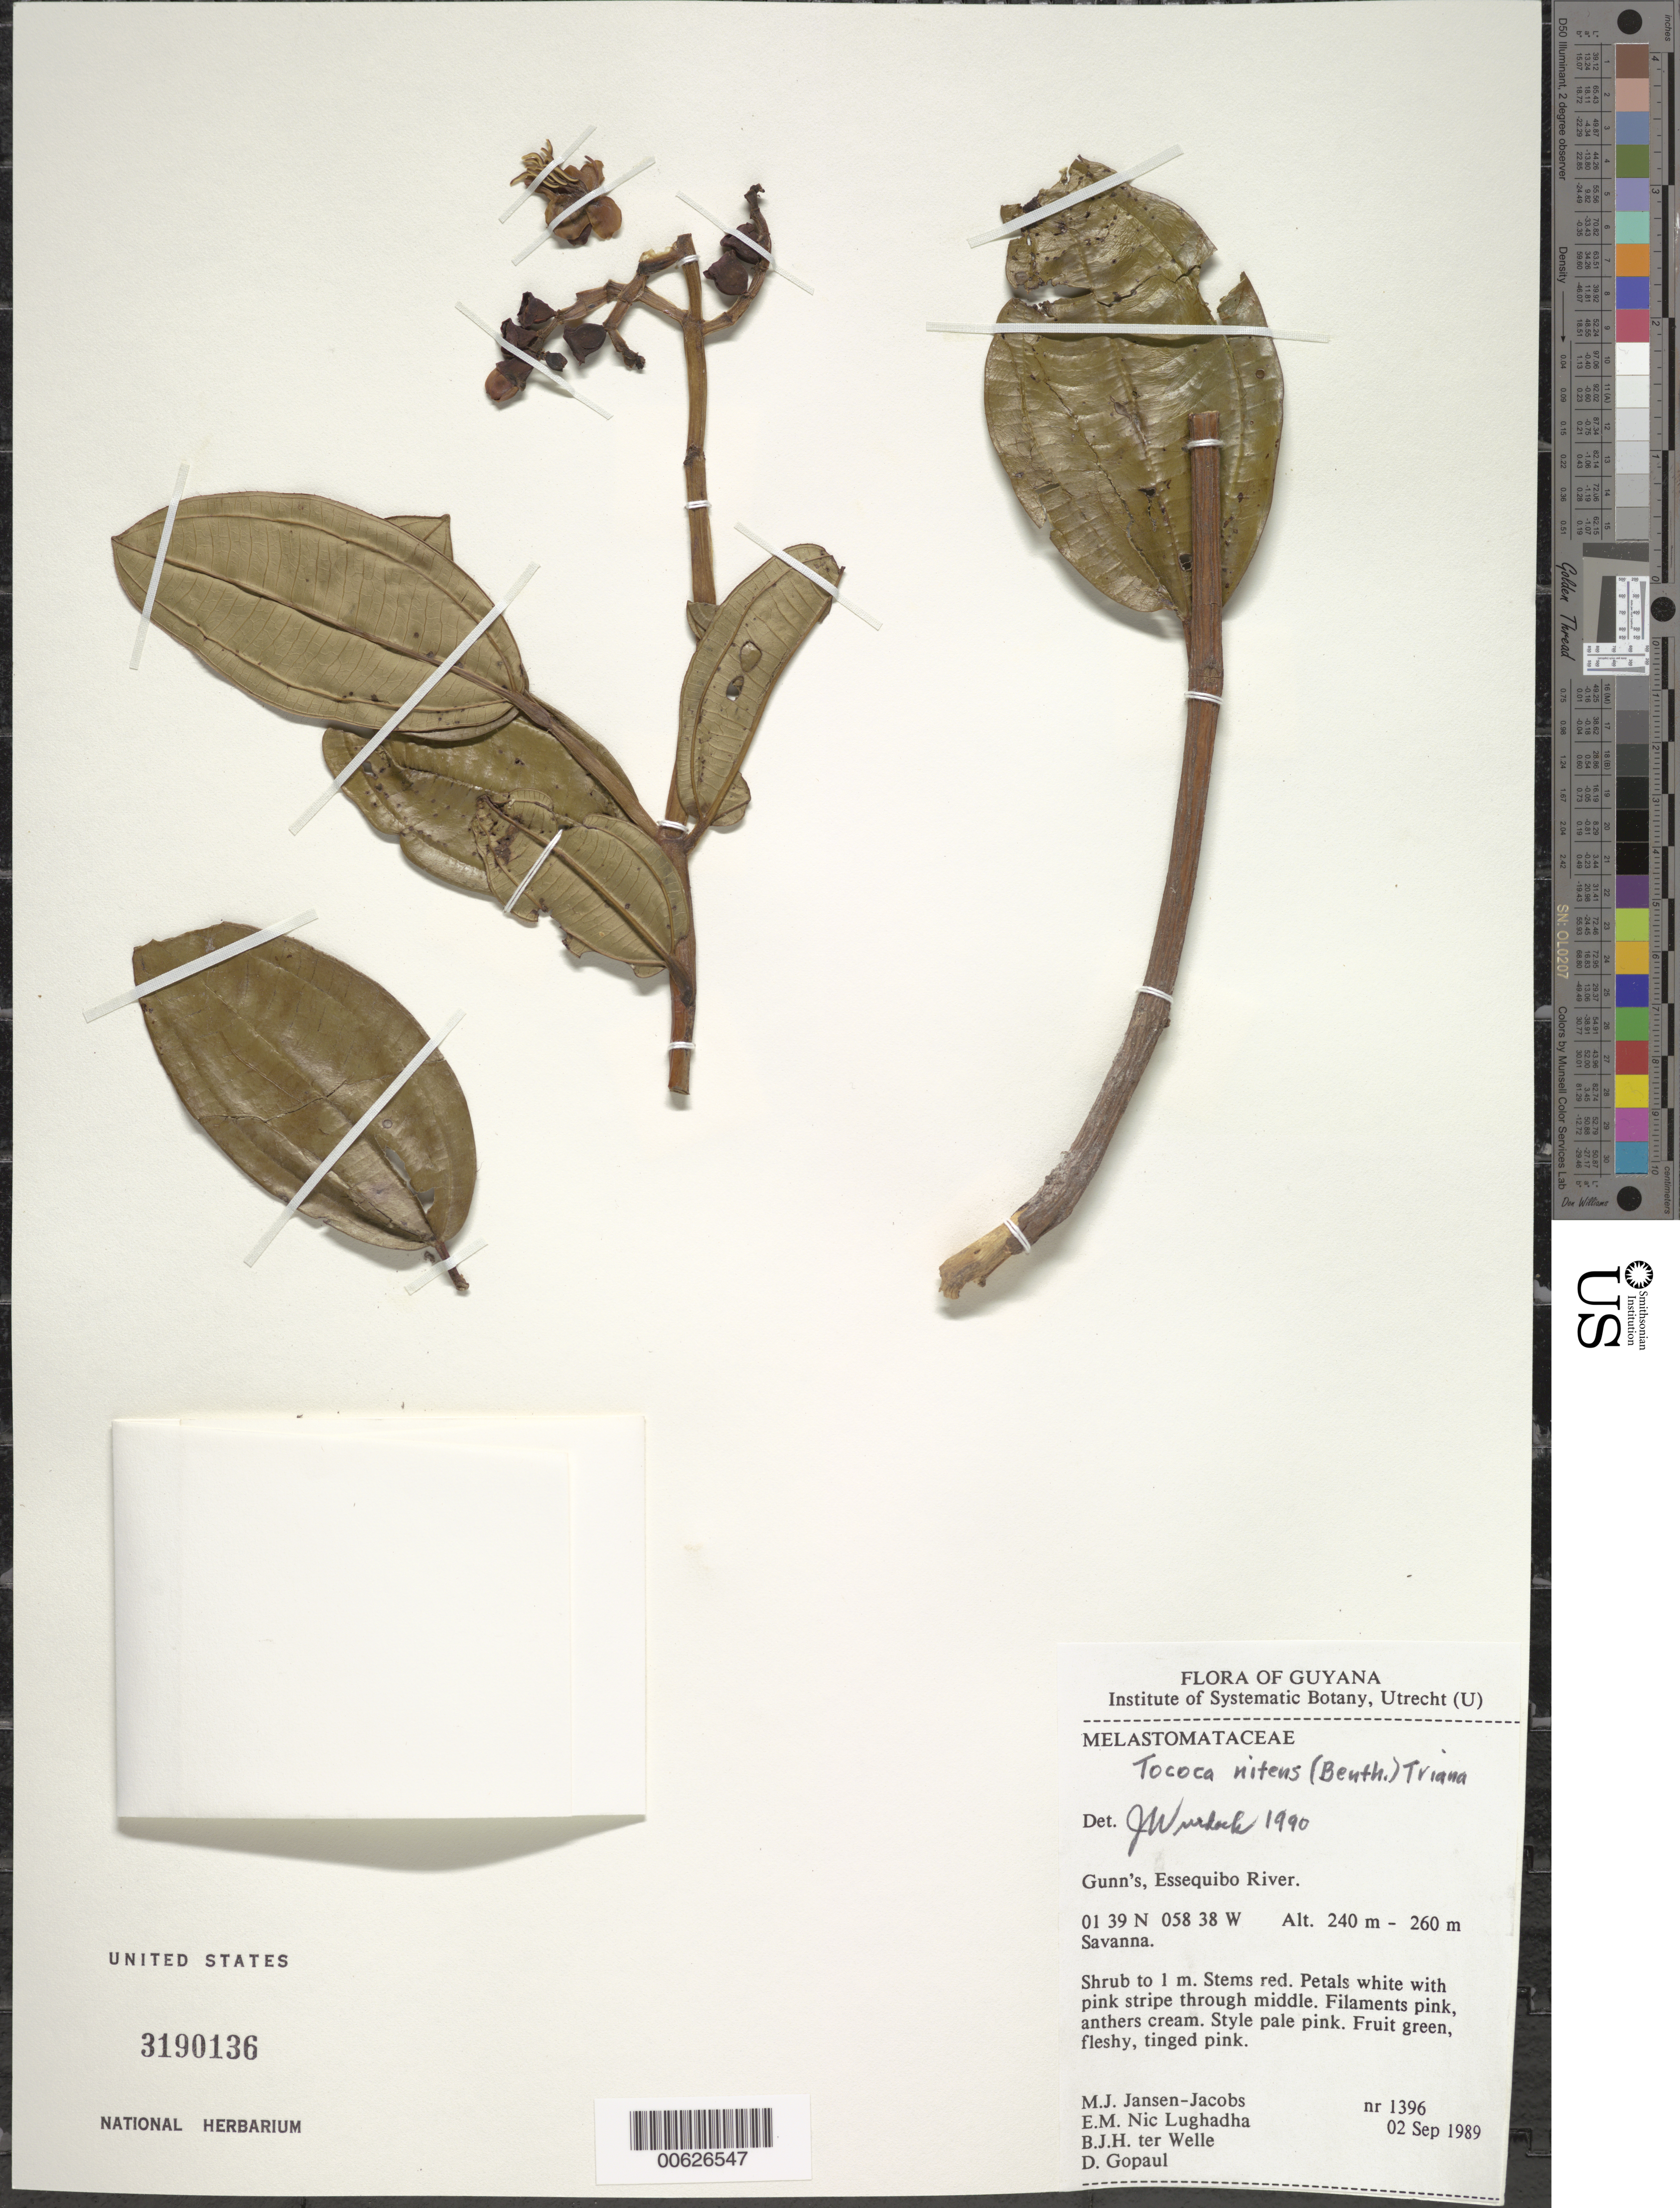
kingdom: Plantae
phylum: Tracheophyta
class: Magnoliopsida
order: Myrtales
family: Melastomataceae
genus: Tococa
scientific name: Tococa nitens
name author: (Benth.) Triana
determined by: Wurdack, John J., (US), US (UNITED STATES)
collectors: M. J. Jansen-Jacobs, E. Nic Lughadha, B. Welle & D. Gopaul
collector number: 1396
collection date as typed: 2-Sep-89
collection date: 1989-09-02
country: Guyana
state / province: U. Takutu-U. Essequibo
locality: Gunn's, Essequibo River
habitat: Savanna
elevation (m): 240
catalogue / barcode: US 3190136